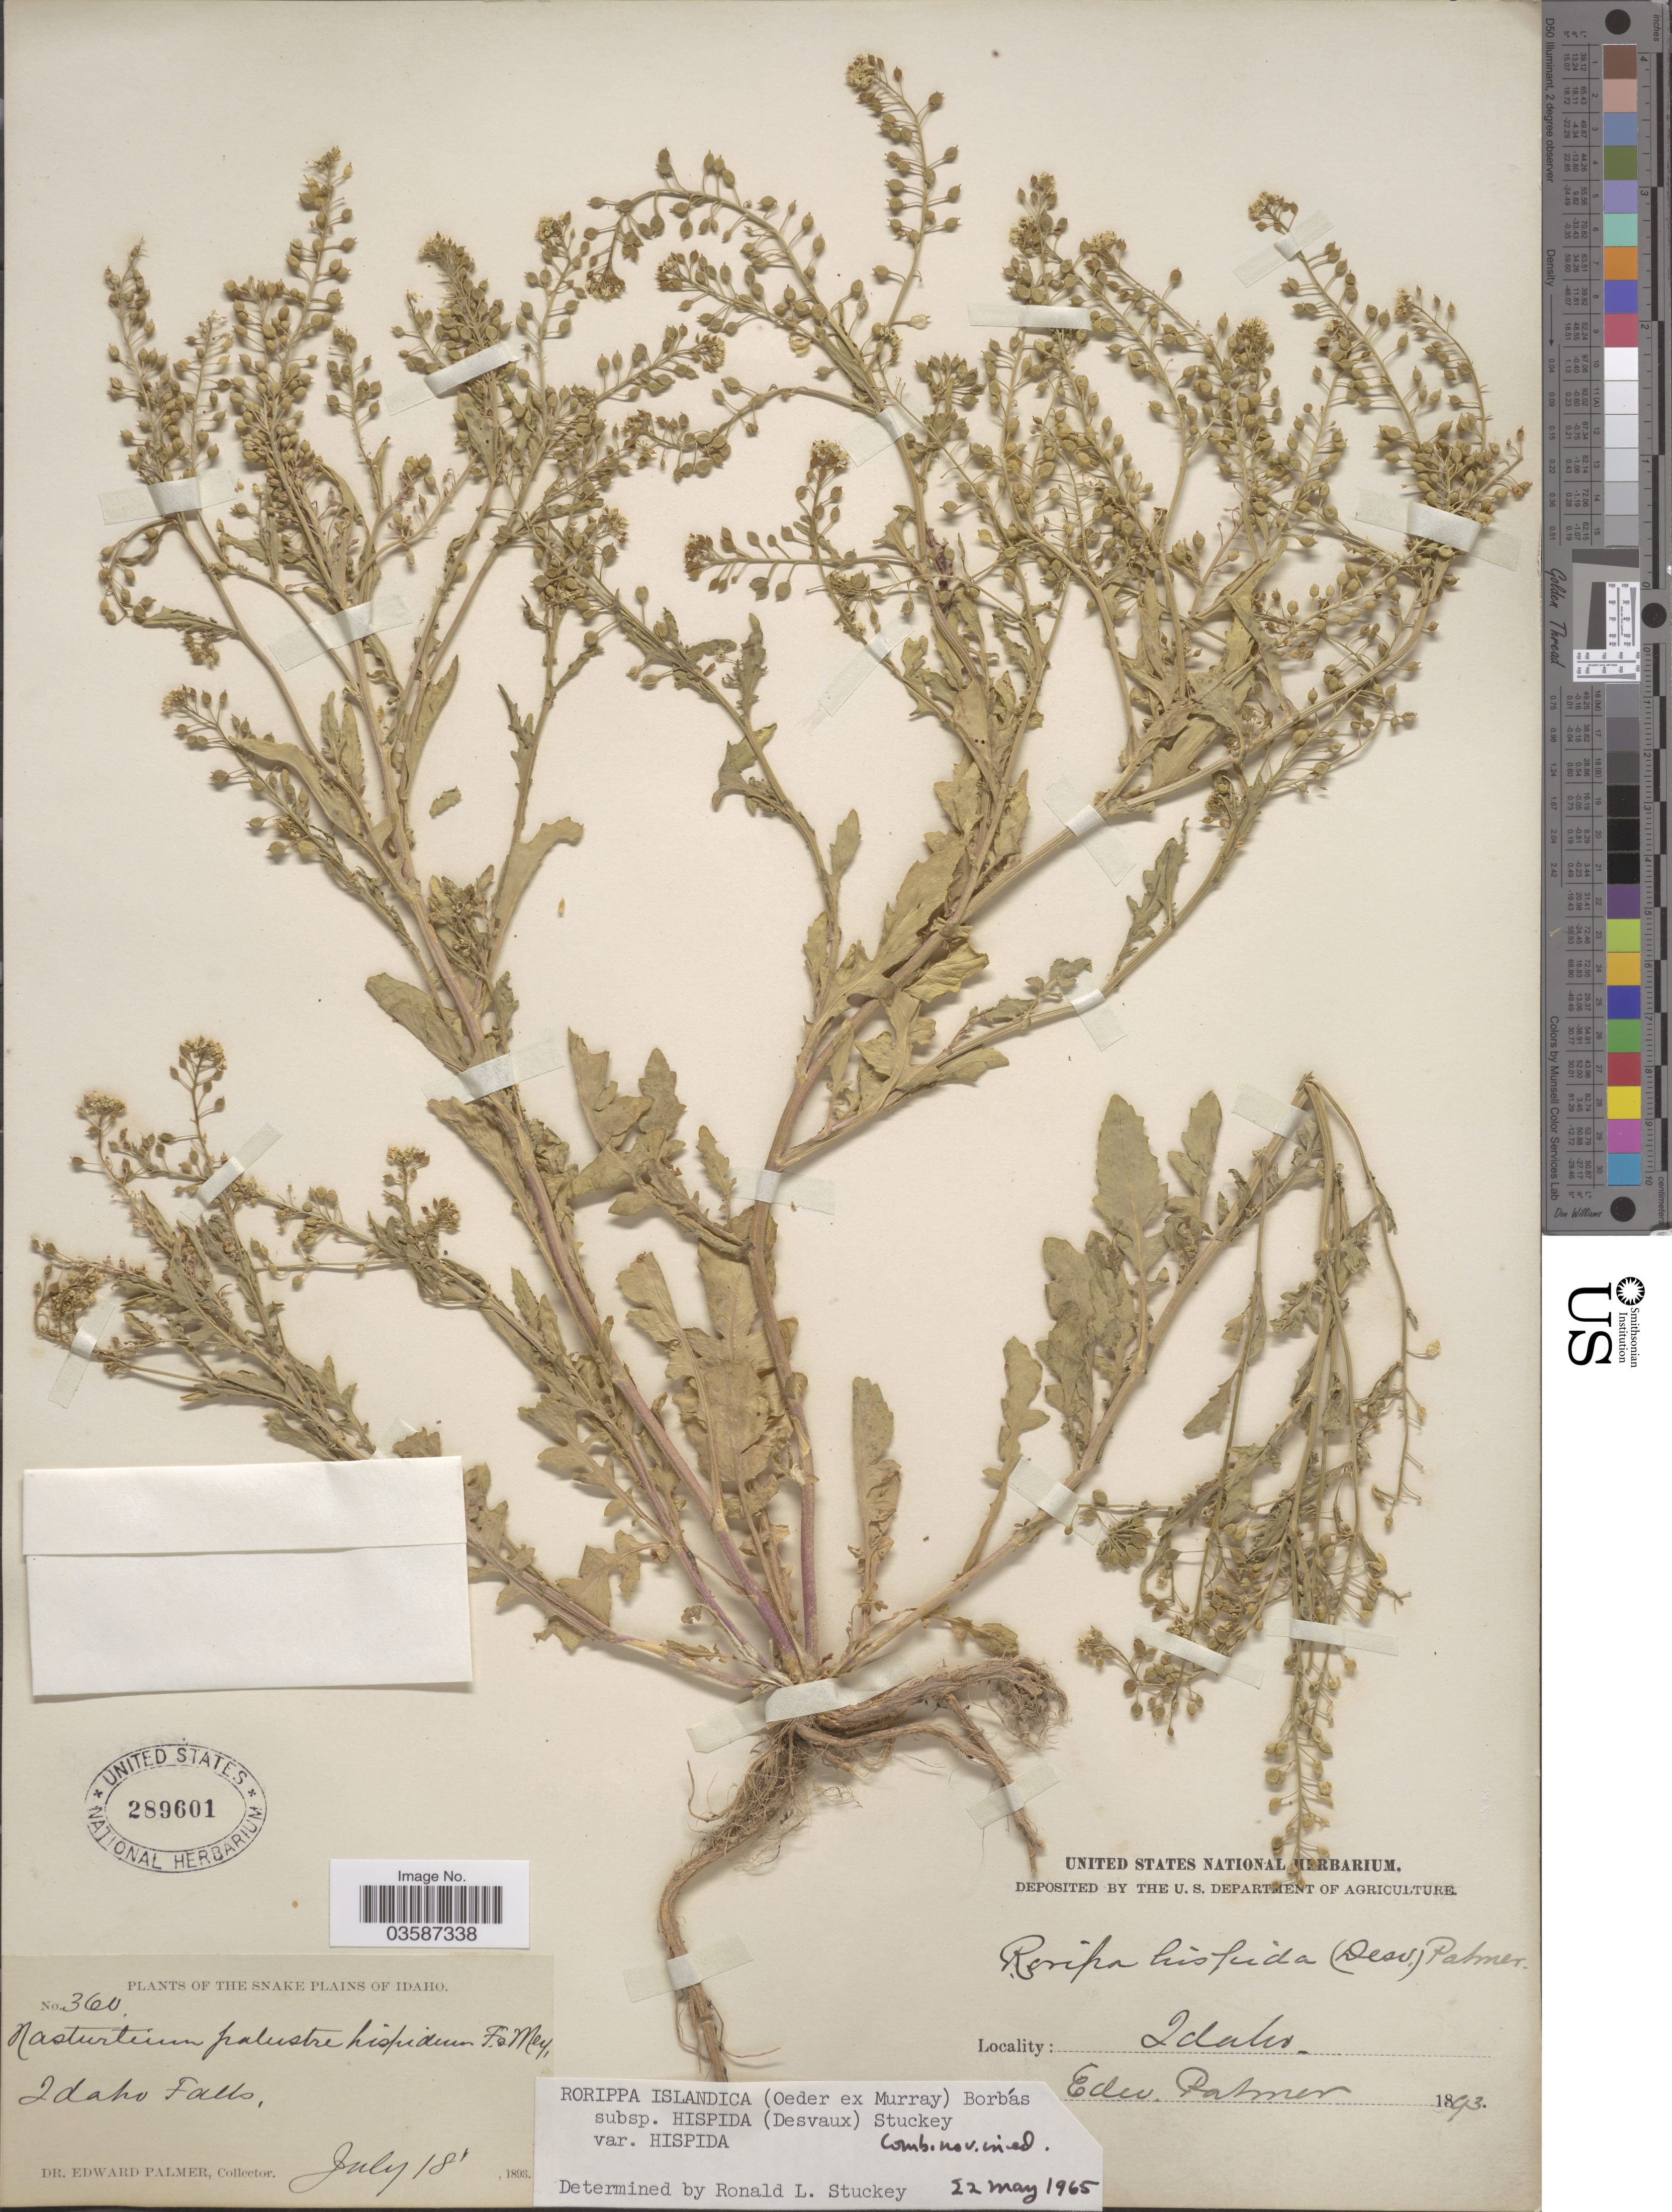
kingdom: Plantae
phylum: Tracheophyta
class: Magnoliopsida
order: Brassicales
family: Brassicaceae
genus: Rorippa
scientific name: Rorippa islandica var. hispida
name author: (Desv.) Butters & Abbe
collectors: E. Palmer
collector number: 360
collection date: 1893-07-18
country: United States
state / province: Idaho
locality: The Snake plains of Idaho. Idaho Falls.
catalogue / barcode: US 289601